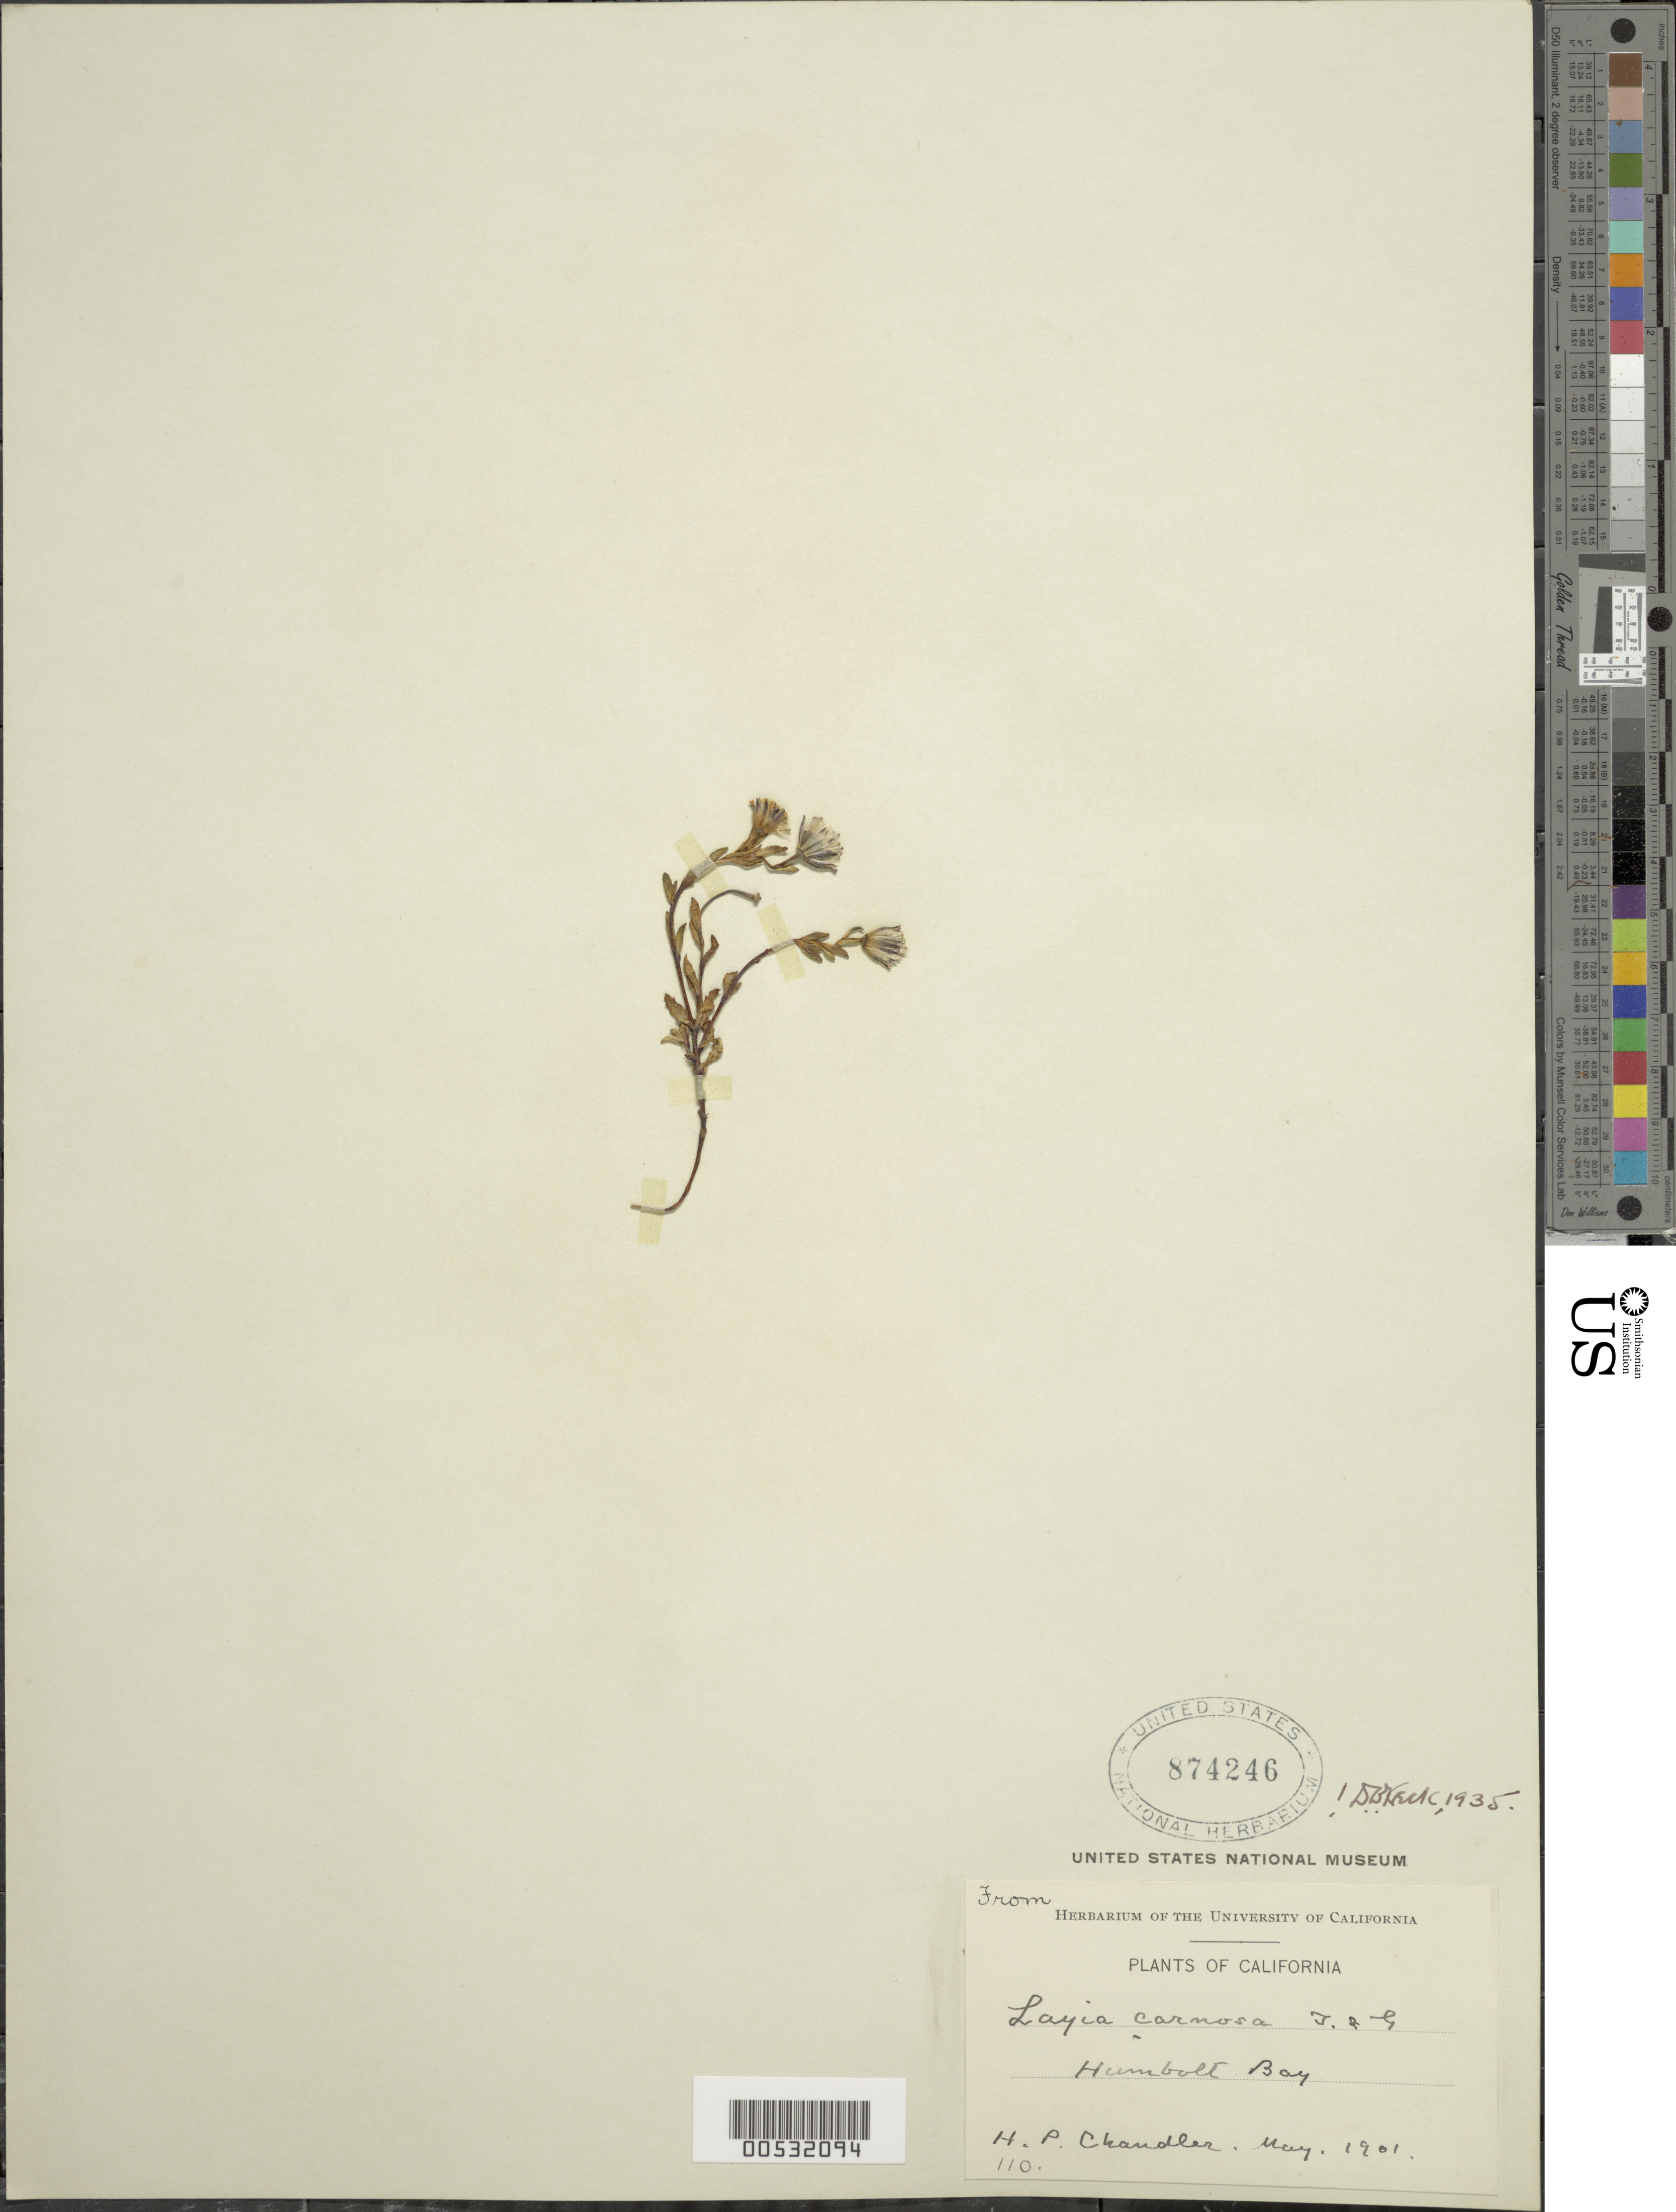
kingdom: Plantae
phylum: Tracheophyta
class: Magnoliopsida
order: Asterales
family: Asteraceae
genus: Layia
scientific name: Layia carnosa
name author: Torr. & A. Gray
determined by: Keck, David D.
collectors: H. Chandler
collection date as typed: May 1901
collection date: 1901-05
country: United States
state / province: California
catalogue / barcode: US 874246